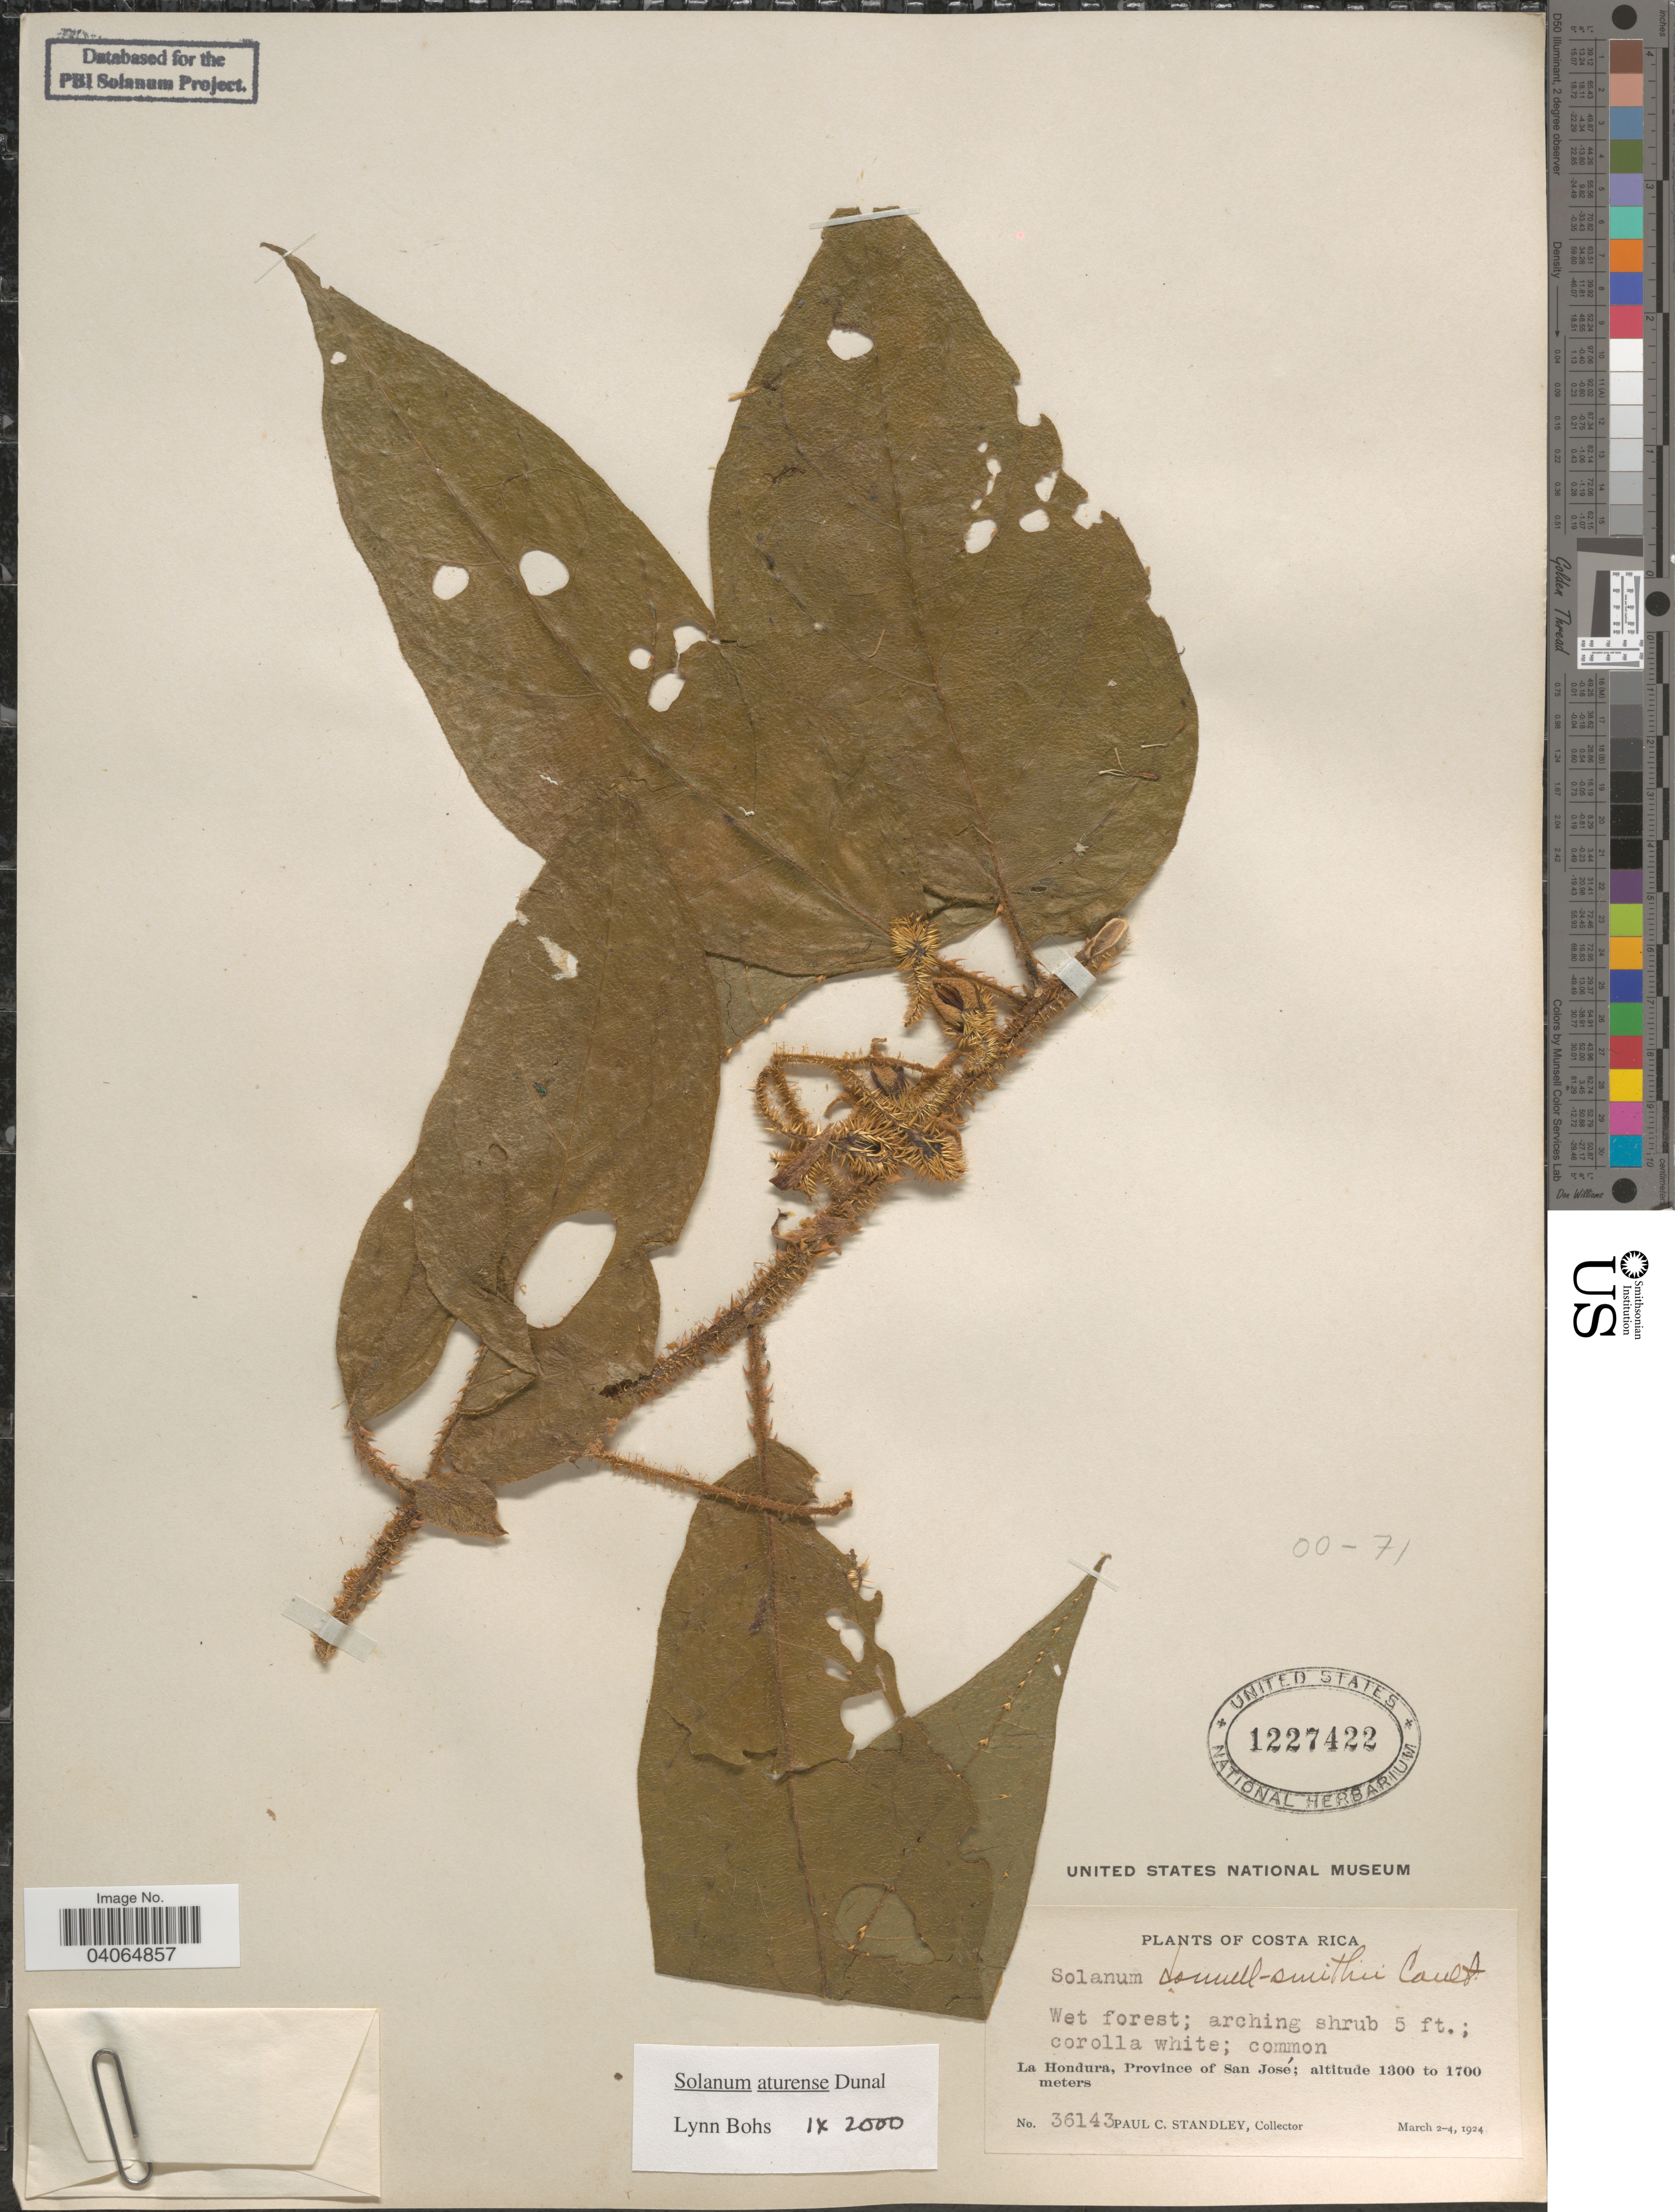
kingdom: Plantae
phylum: Tracheophyta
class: Magnoliopsida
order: Solanales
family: Solanaceae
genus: Solanum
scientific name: Solanum aturense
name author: Humb. & Bonpl. ex Dunal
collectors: P. C. Standley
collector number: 36143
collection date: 1924-03-02/1924-03-04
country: Costa Rica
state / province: San José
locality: La Hondura.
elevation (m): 1300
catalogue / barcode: US 1227422